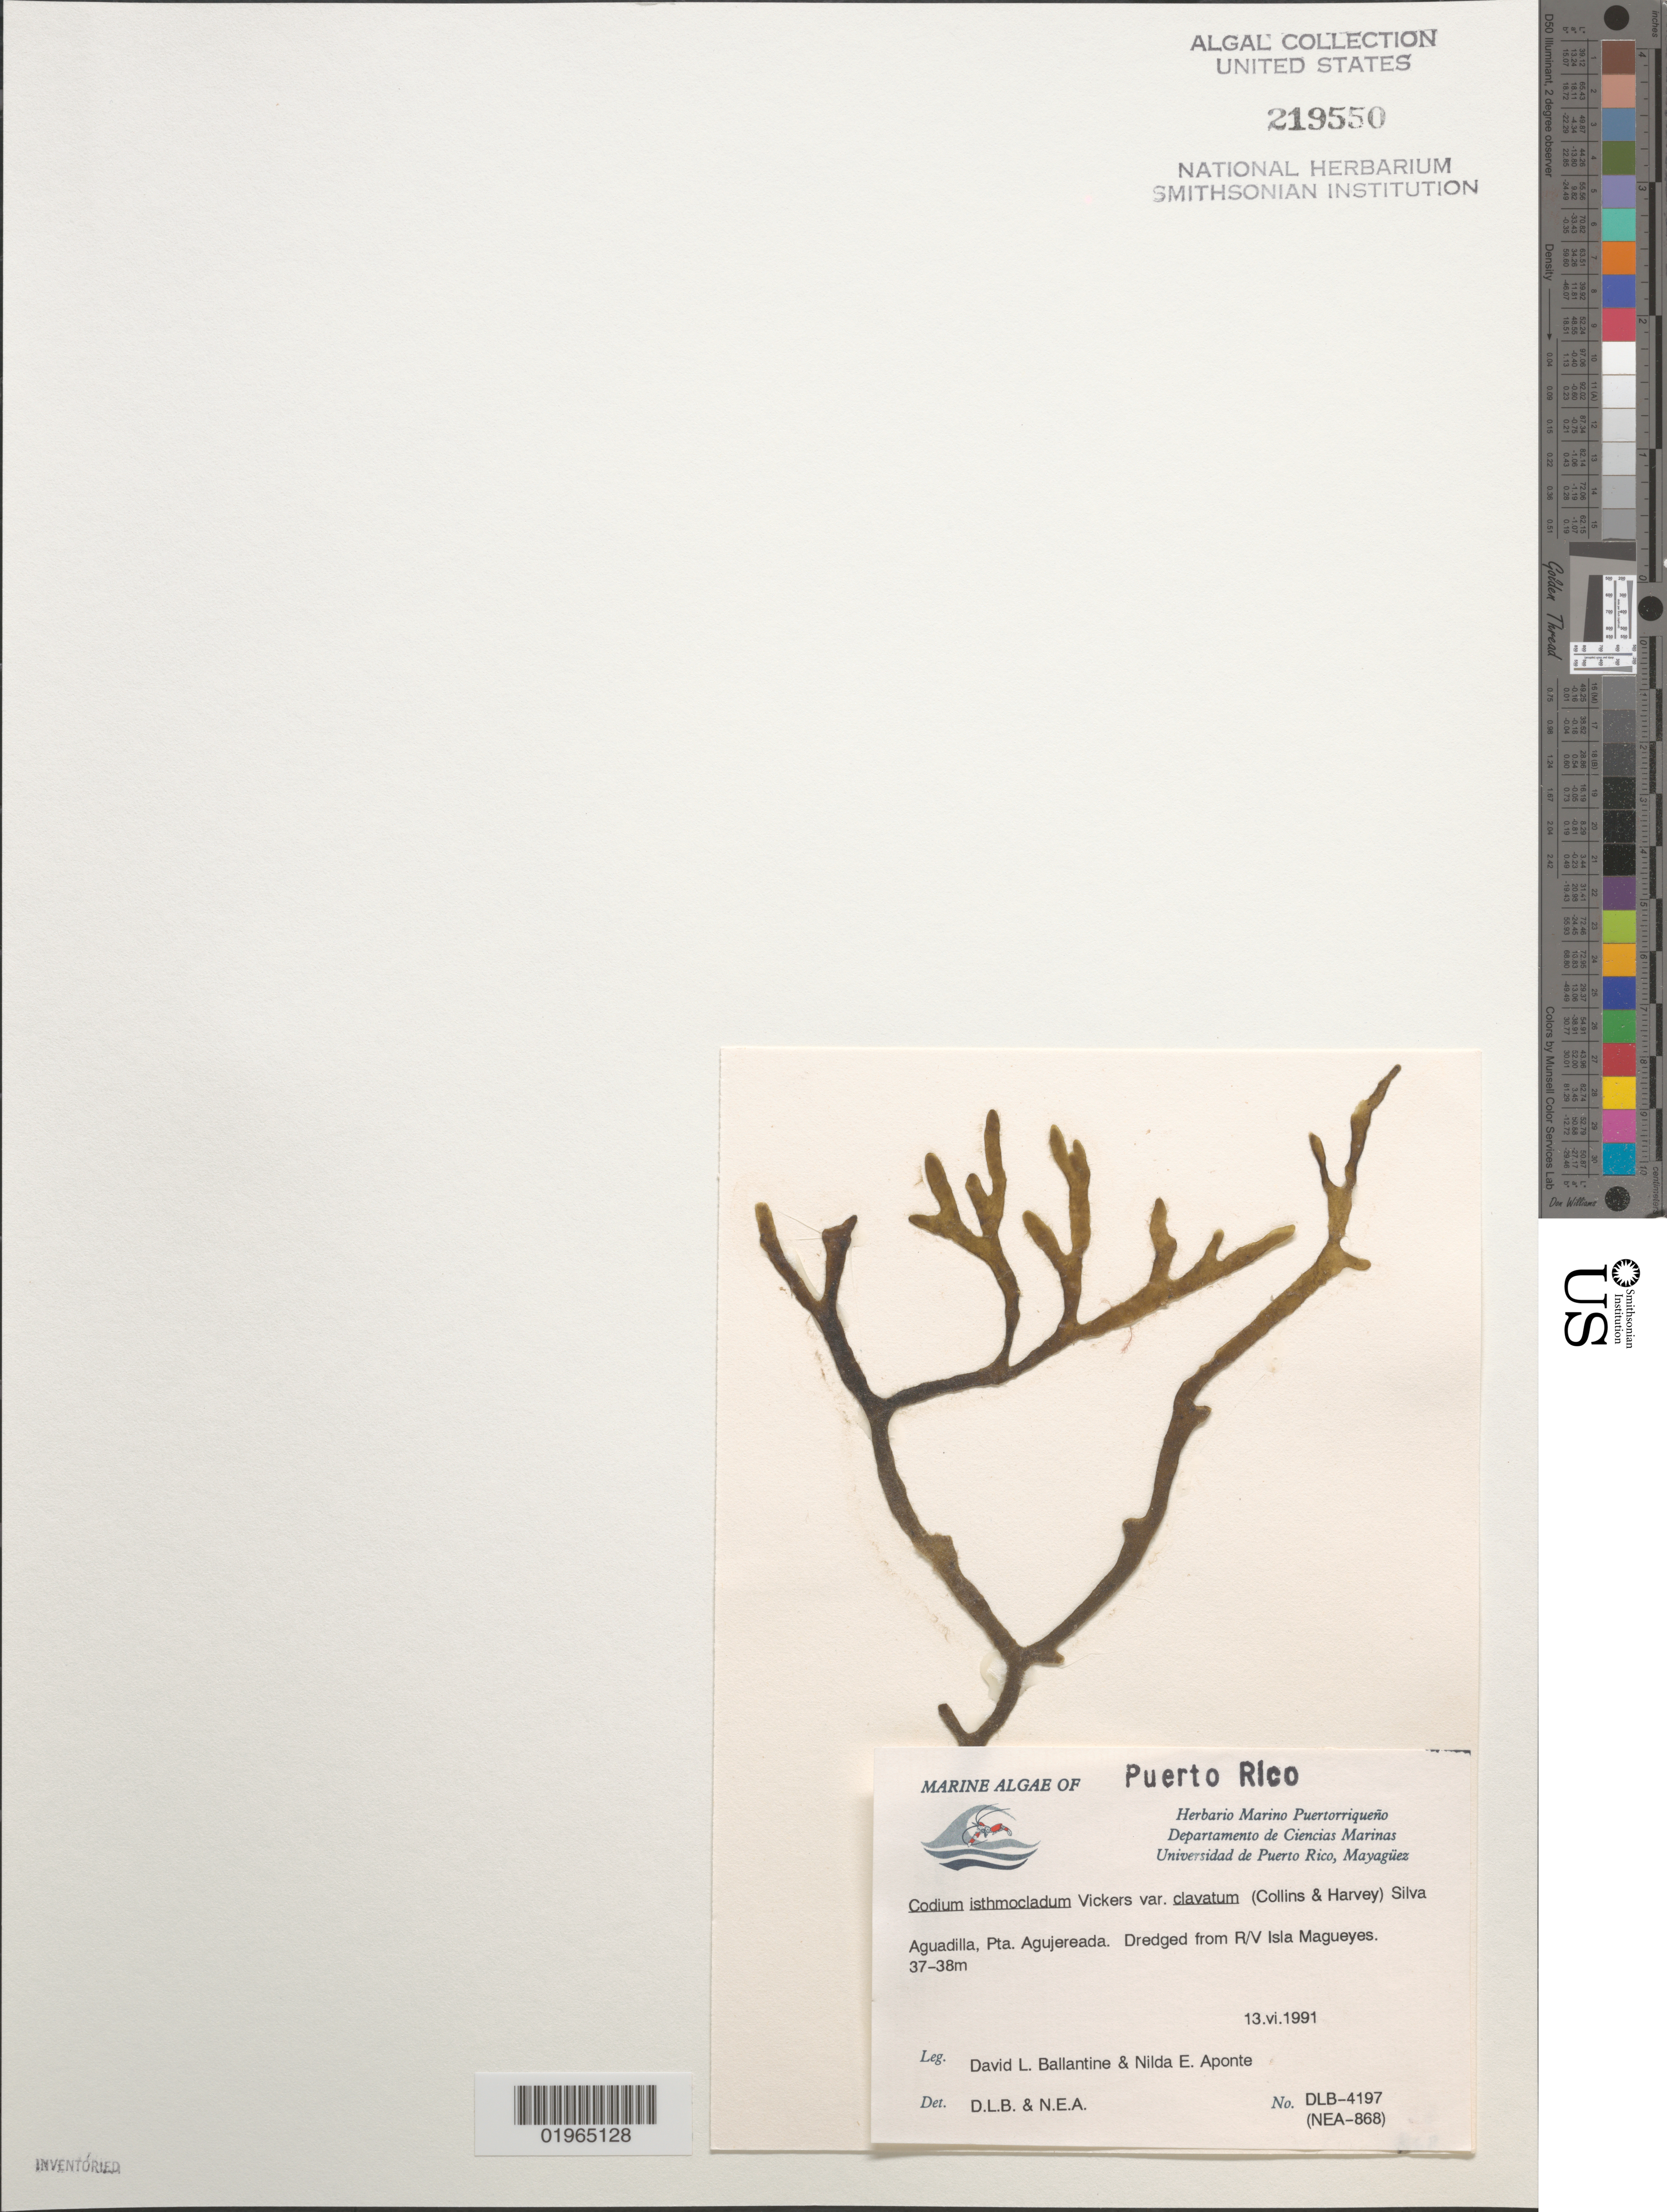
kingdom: Plantae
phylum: Chlorophyta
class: Ulvophyceae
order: Bryopsidales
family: Codiaceae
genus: Codium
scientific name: Codium isthmocladum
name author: Vickers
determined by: Ballantine, D. L.; Aponte, N. E.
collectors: D.L. Ballantine & N. E. Aponte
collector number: DLB 4197, NEA 868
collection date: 1991-06-13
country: Puerto Rico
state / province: Aguadilla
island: Isla Magueyes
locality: Pta. Agujereada. Dredged from R/V.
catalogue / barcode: US 219550